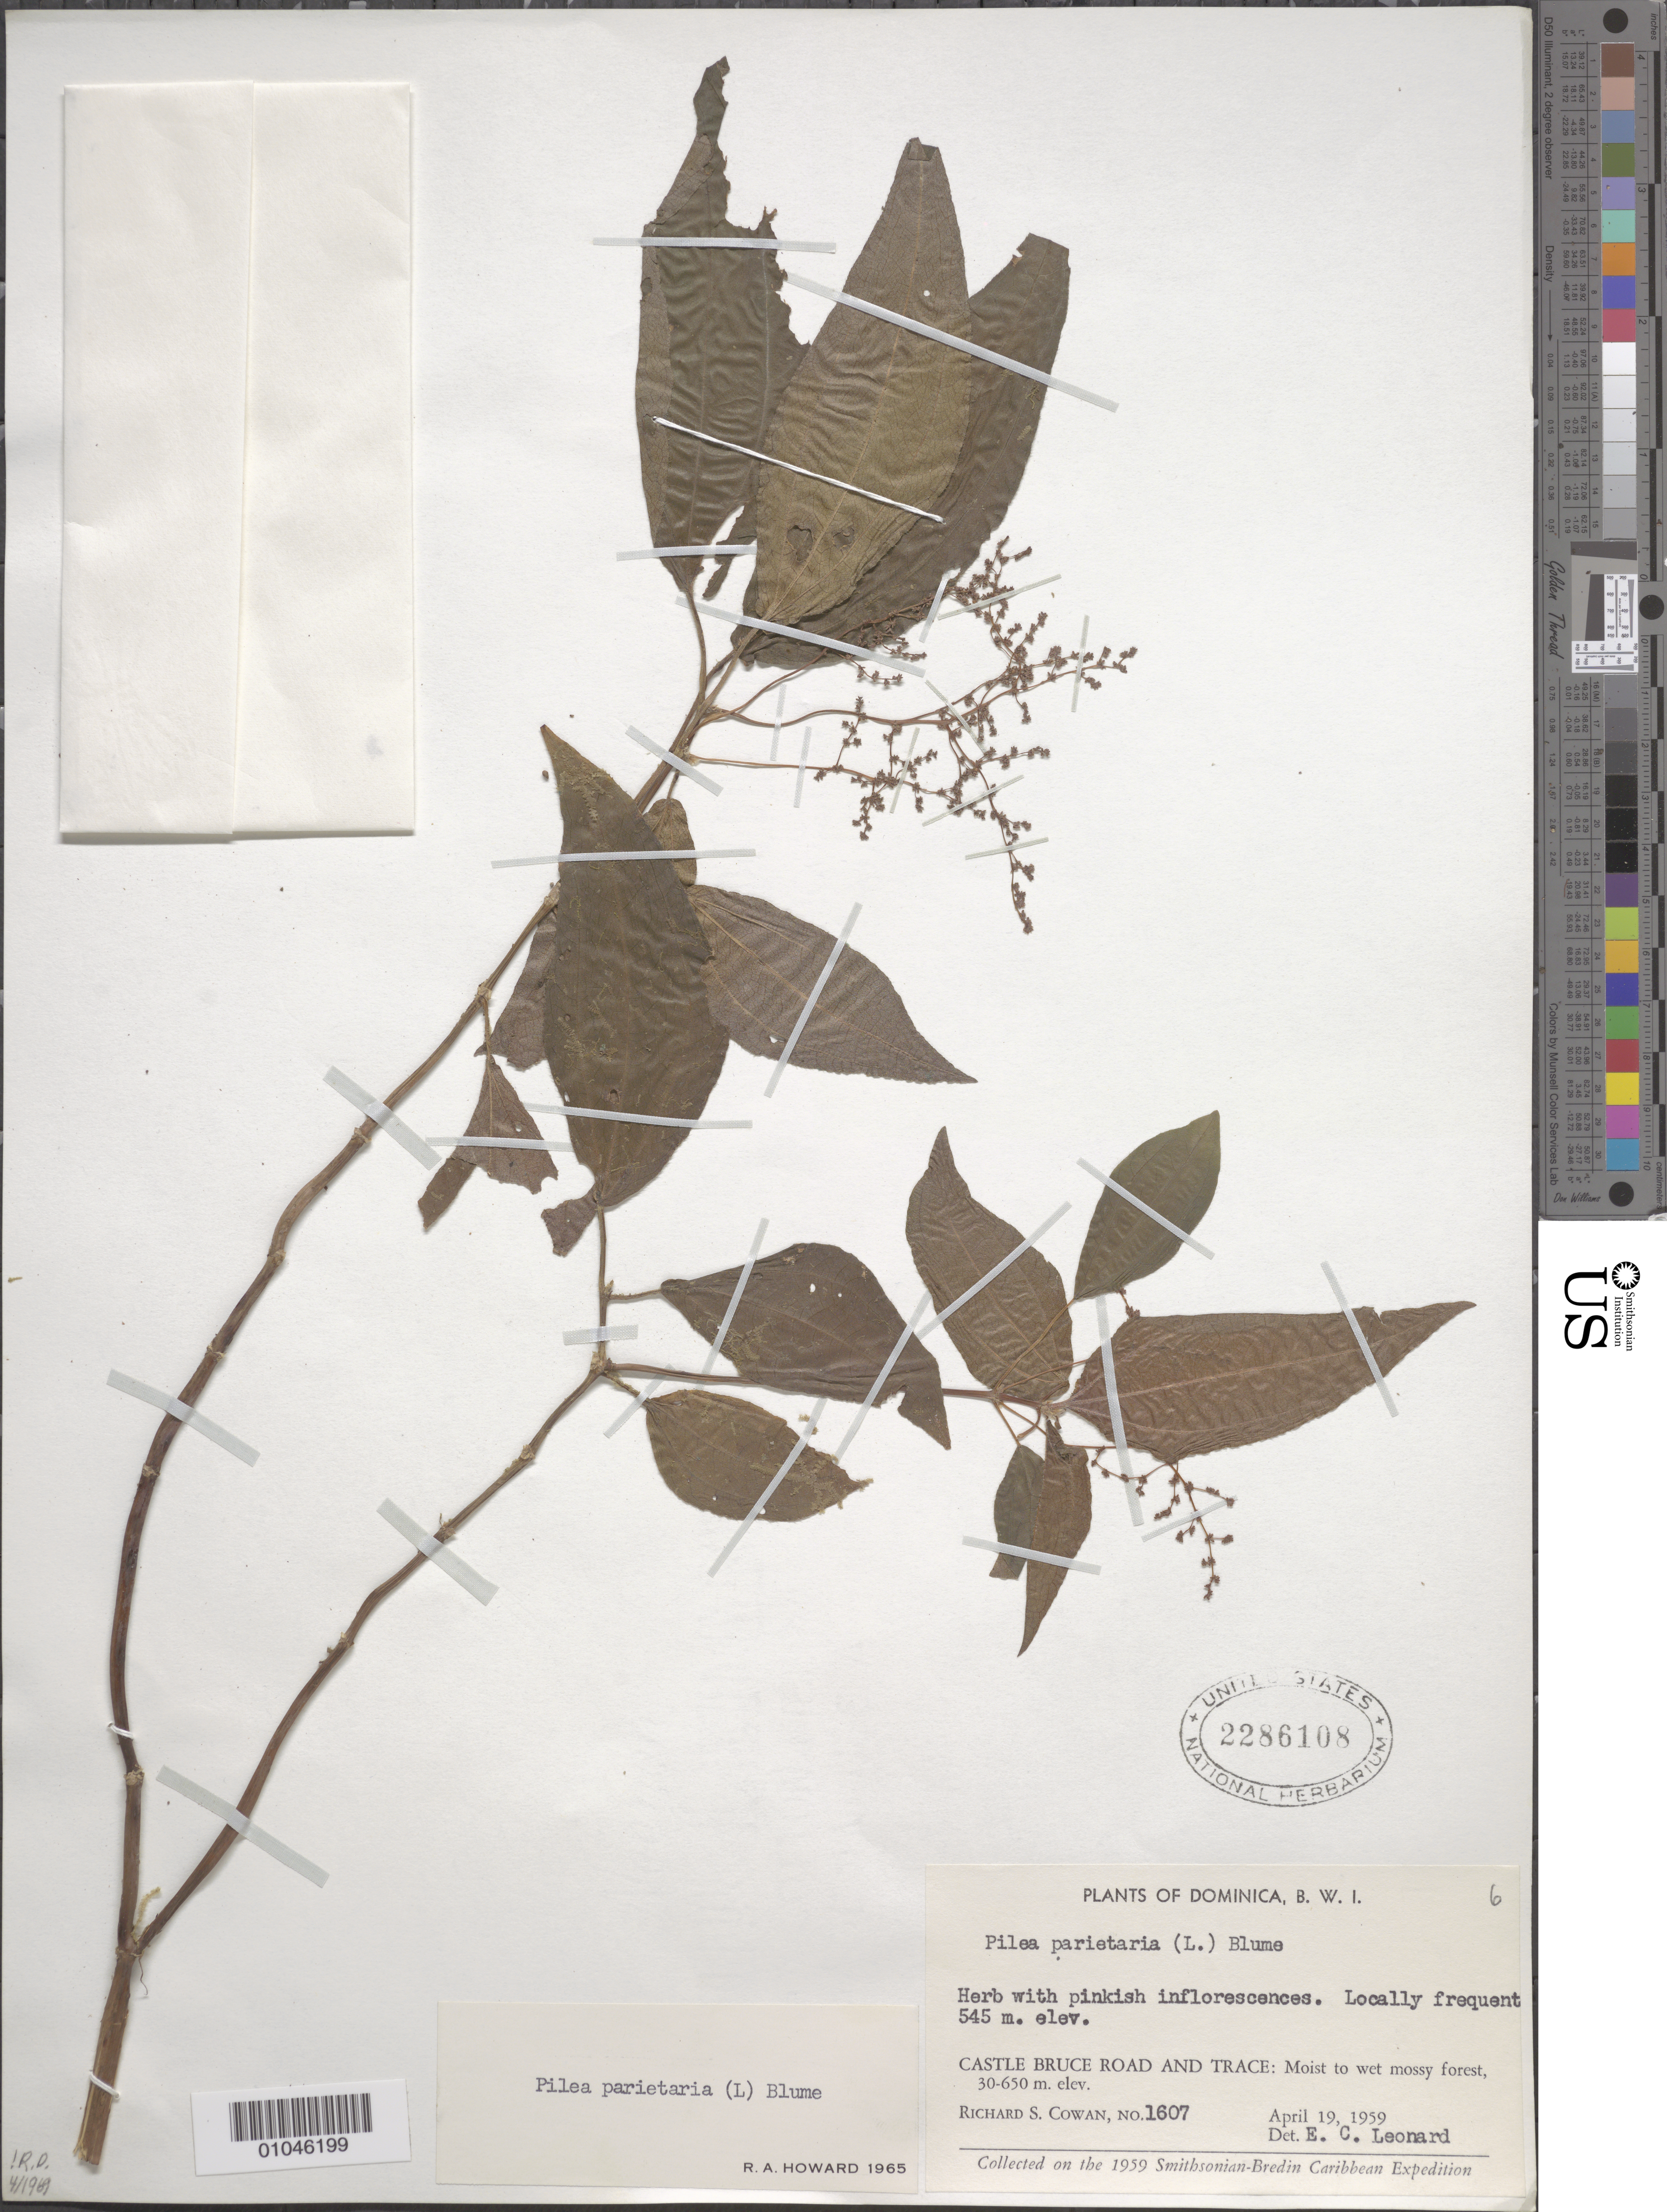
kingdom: Plantae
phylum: Tracheophyta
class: Magnoliopsida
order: Rosales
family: Urticaceae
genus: Pilea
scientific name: Pilea parietaria var. parietaria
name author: (L.) Blume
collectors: R. S. Cowan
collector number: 1607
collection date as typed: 19 Apr 1959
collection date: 1959-04-19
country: Dominica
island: Dominica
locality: Castle Bruce Road and Trace: moist to wet mossy forest.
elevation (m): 545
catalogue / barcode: US 2286108